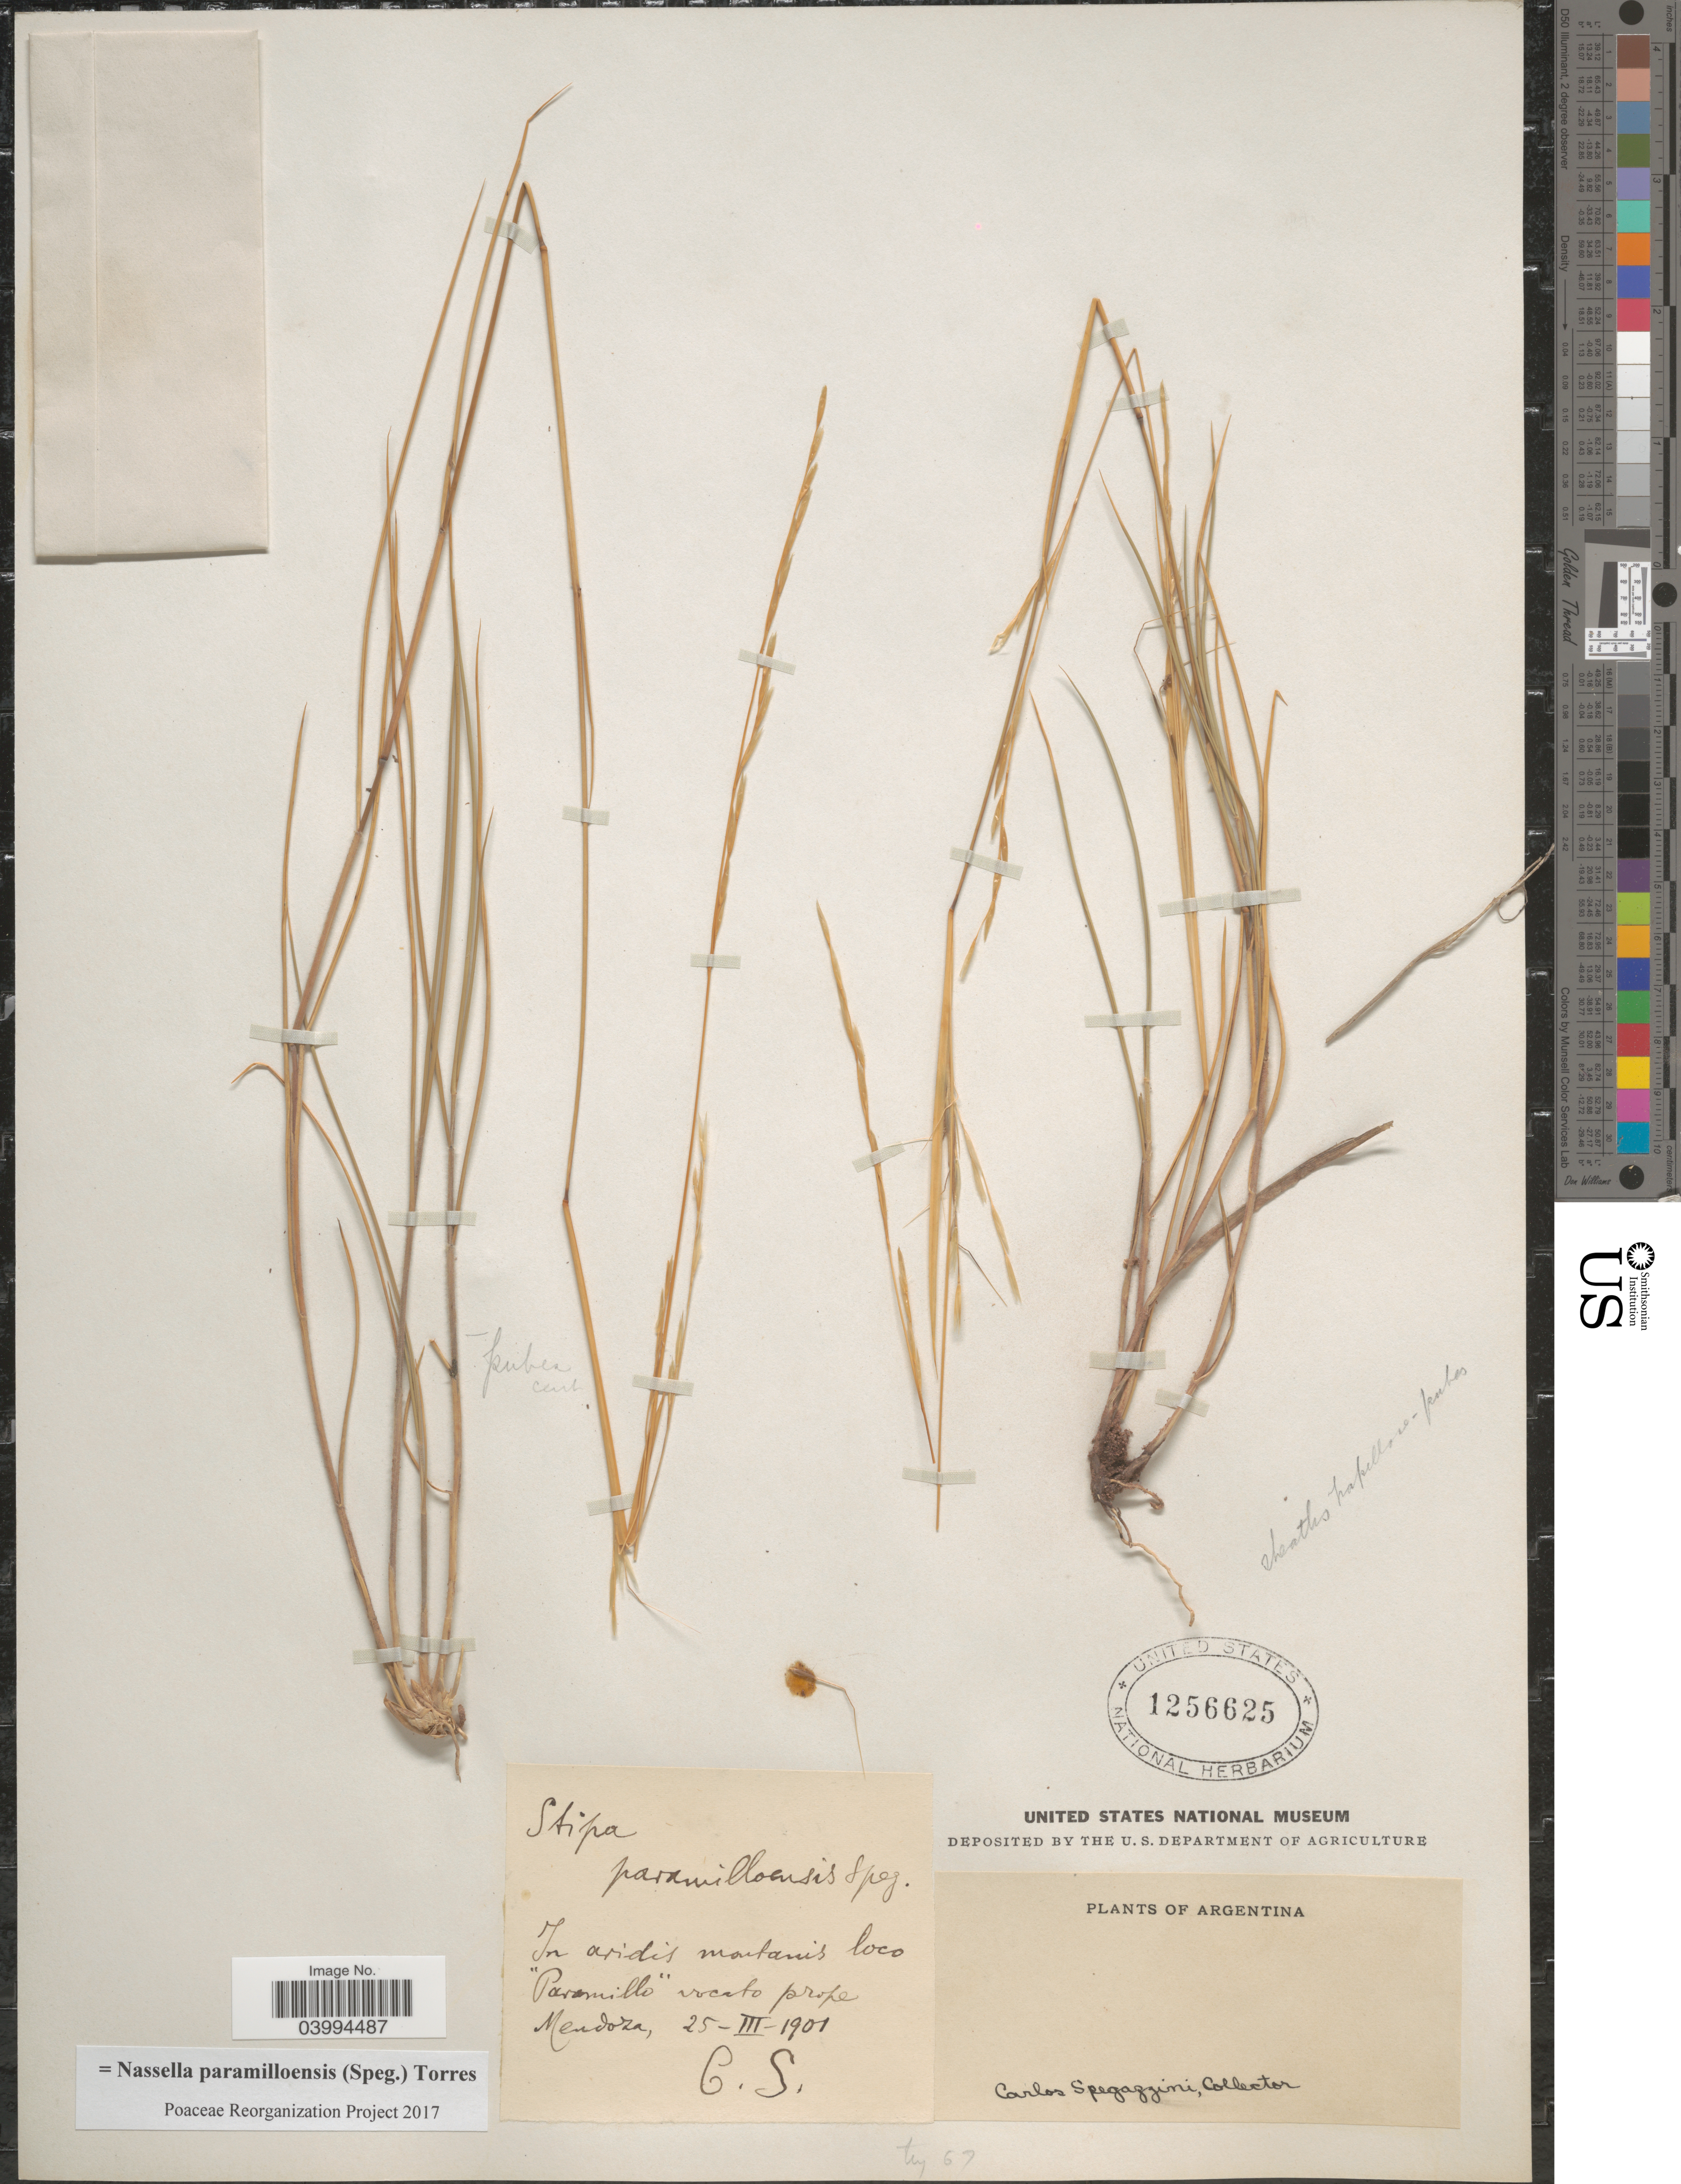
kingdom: Plantae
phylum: Tracheophyta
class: Liliopsida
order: Poales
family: Poaceae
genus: Nassella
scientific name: Nassella paramilloensis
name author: (Speg.) Torres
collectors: C. L. Spegazzini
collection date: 1901-03-25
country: Argentina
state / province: Mendoza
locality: In aridis montanis loco "Paramillo" vocato prope Mendoza.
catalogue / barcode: US 1256625